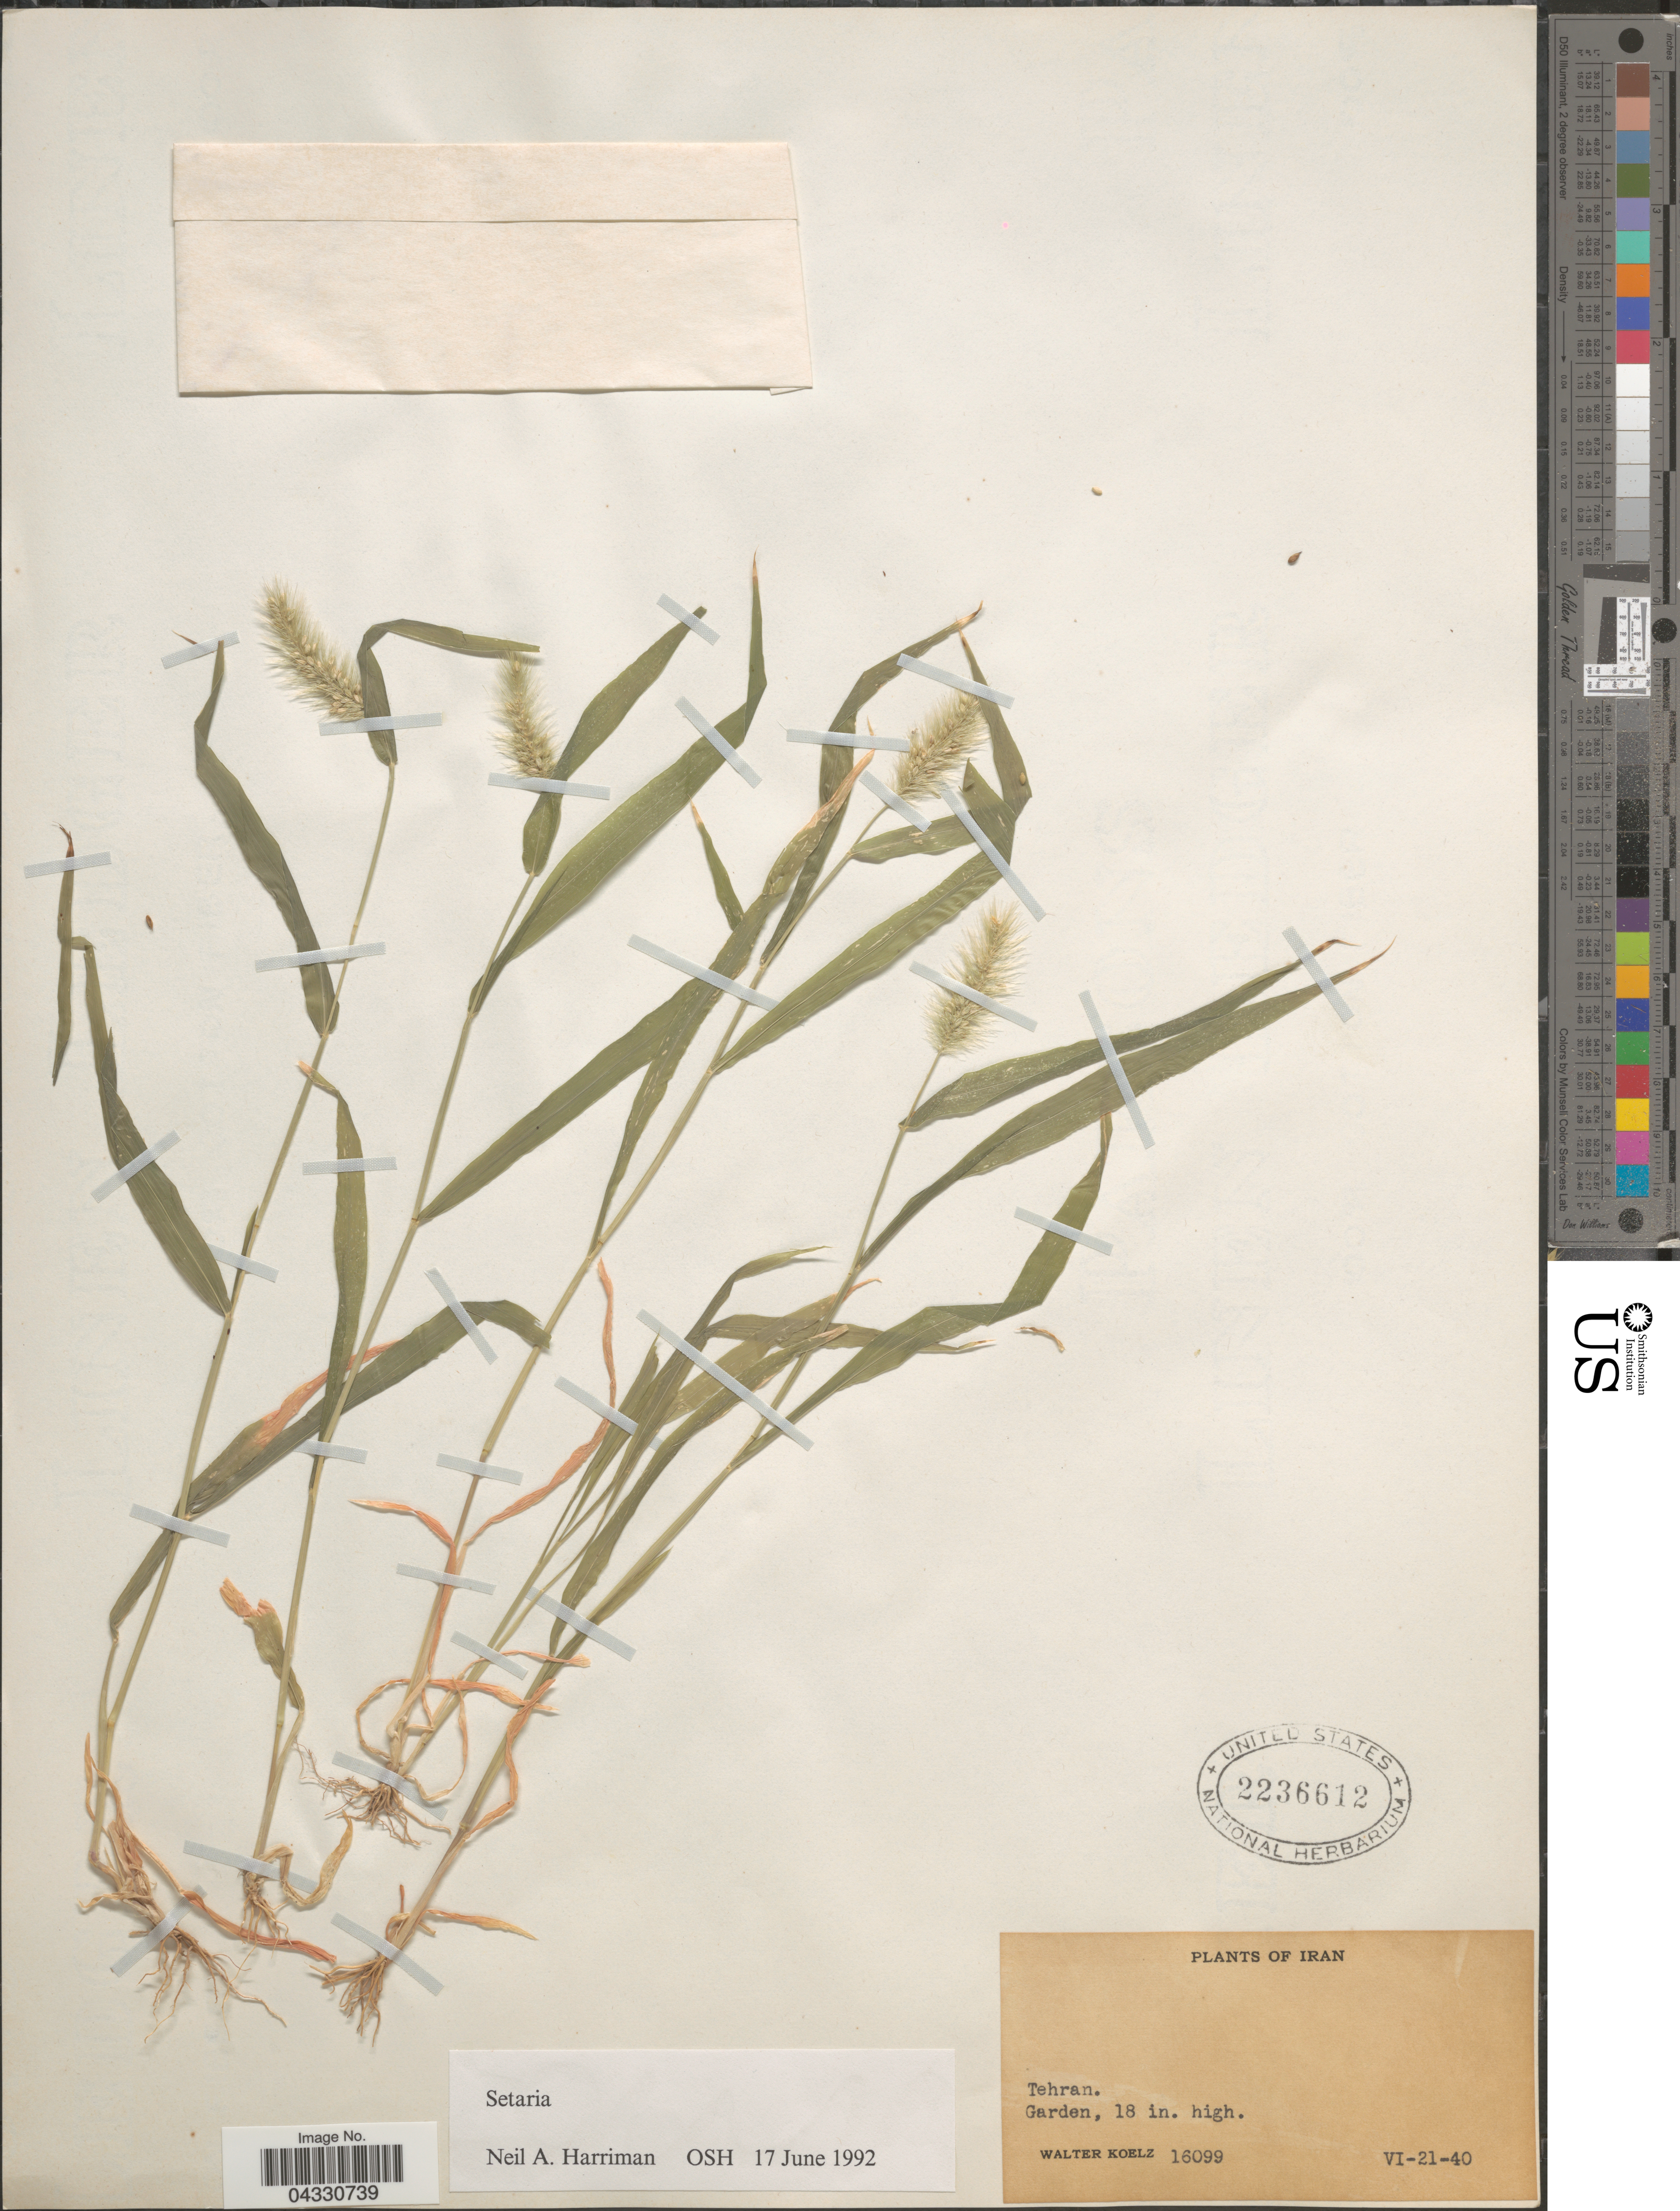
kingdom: Plantae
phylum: Tracheophyta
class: Liliopsida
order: Poales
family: Poaceae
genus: Setaria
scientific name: Setaria sp.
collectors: W. N. Koelz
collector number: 16099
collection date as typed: Transcribed d/m/y: 21/6/40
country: Iran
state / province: Tehran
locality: Garden.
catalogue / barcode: US 2236612